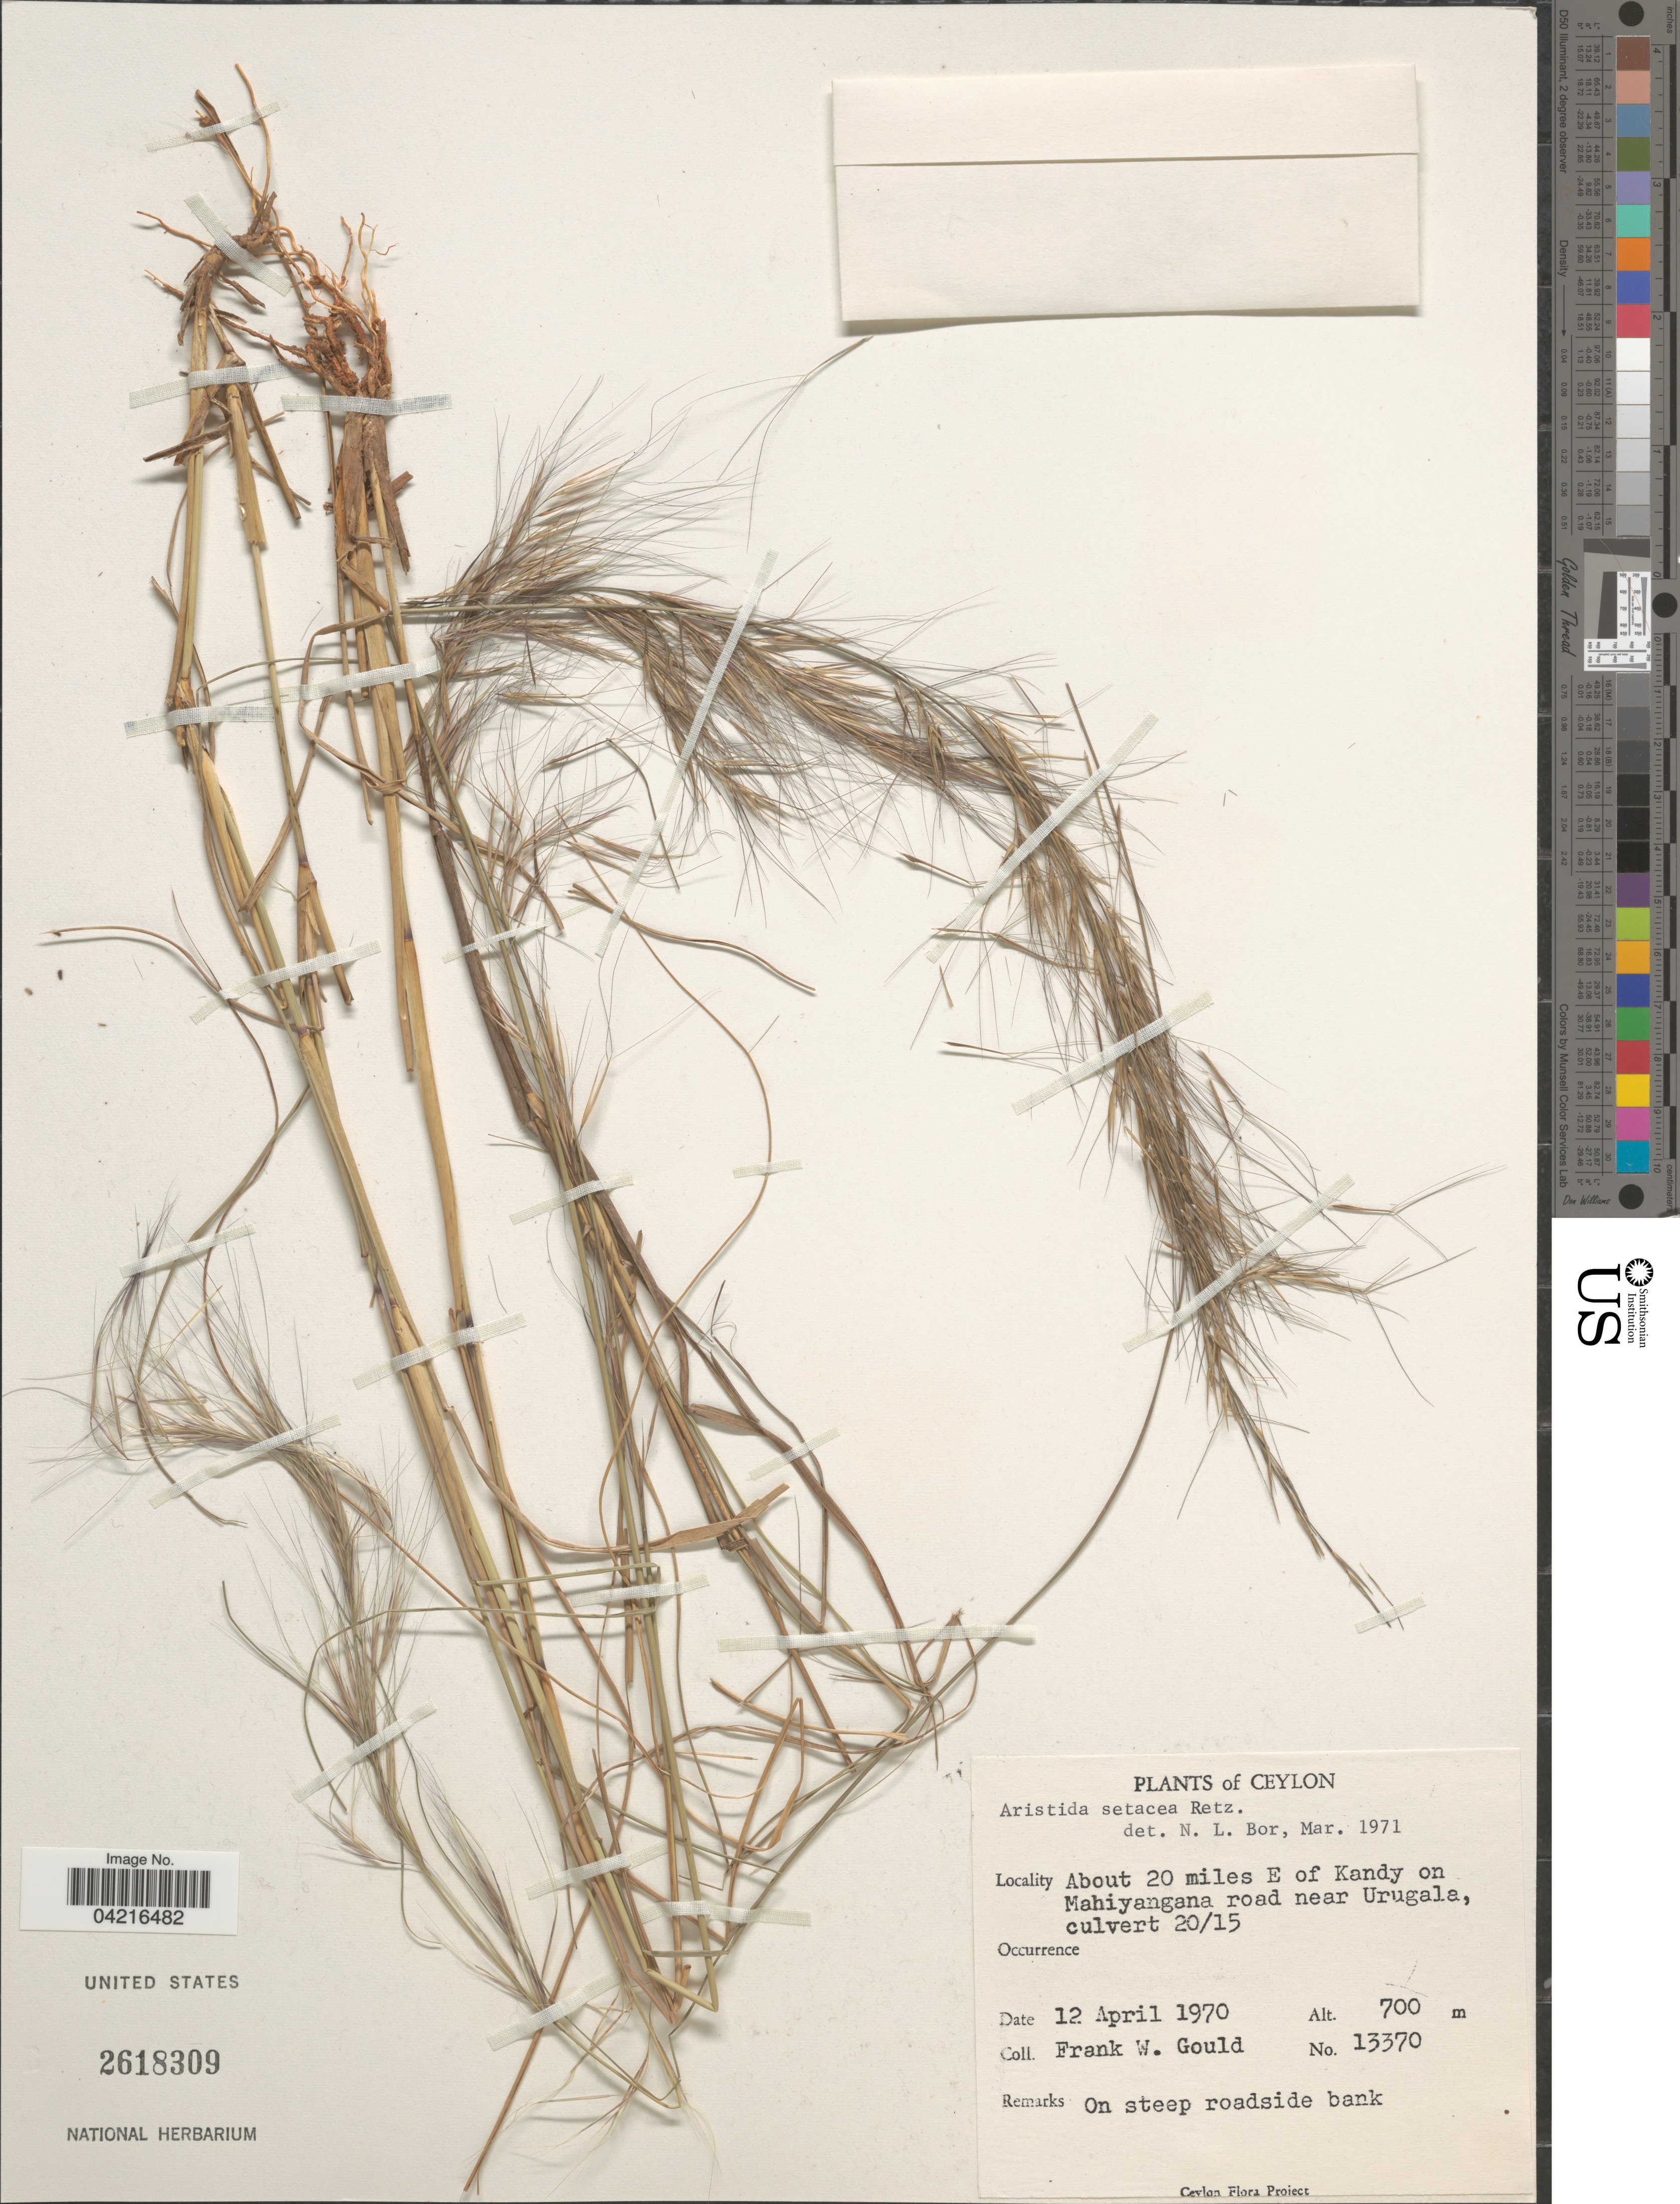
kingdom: Plantae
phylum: Tracheophyta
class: Liliopsida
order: Poales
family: Poaceae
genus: Aristida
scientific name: Aristida setacea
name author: Retz.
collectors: F. W. Gould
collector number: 13370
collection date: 1970-04-12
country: Sri Lanka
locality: Ceylon. About 20 miles E of Kandy on Mahiyangana road near Urugala, culvert 20/15.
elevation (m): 700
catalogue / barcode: US 2618309